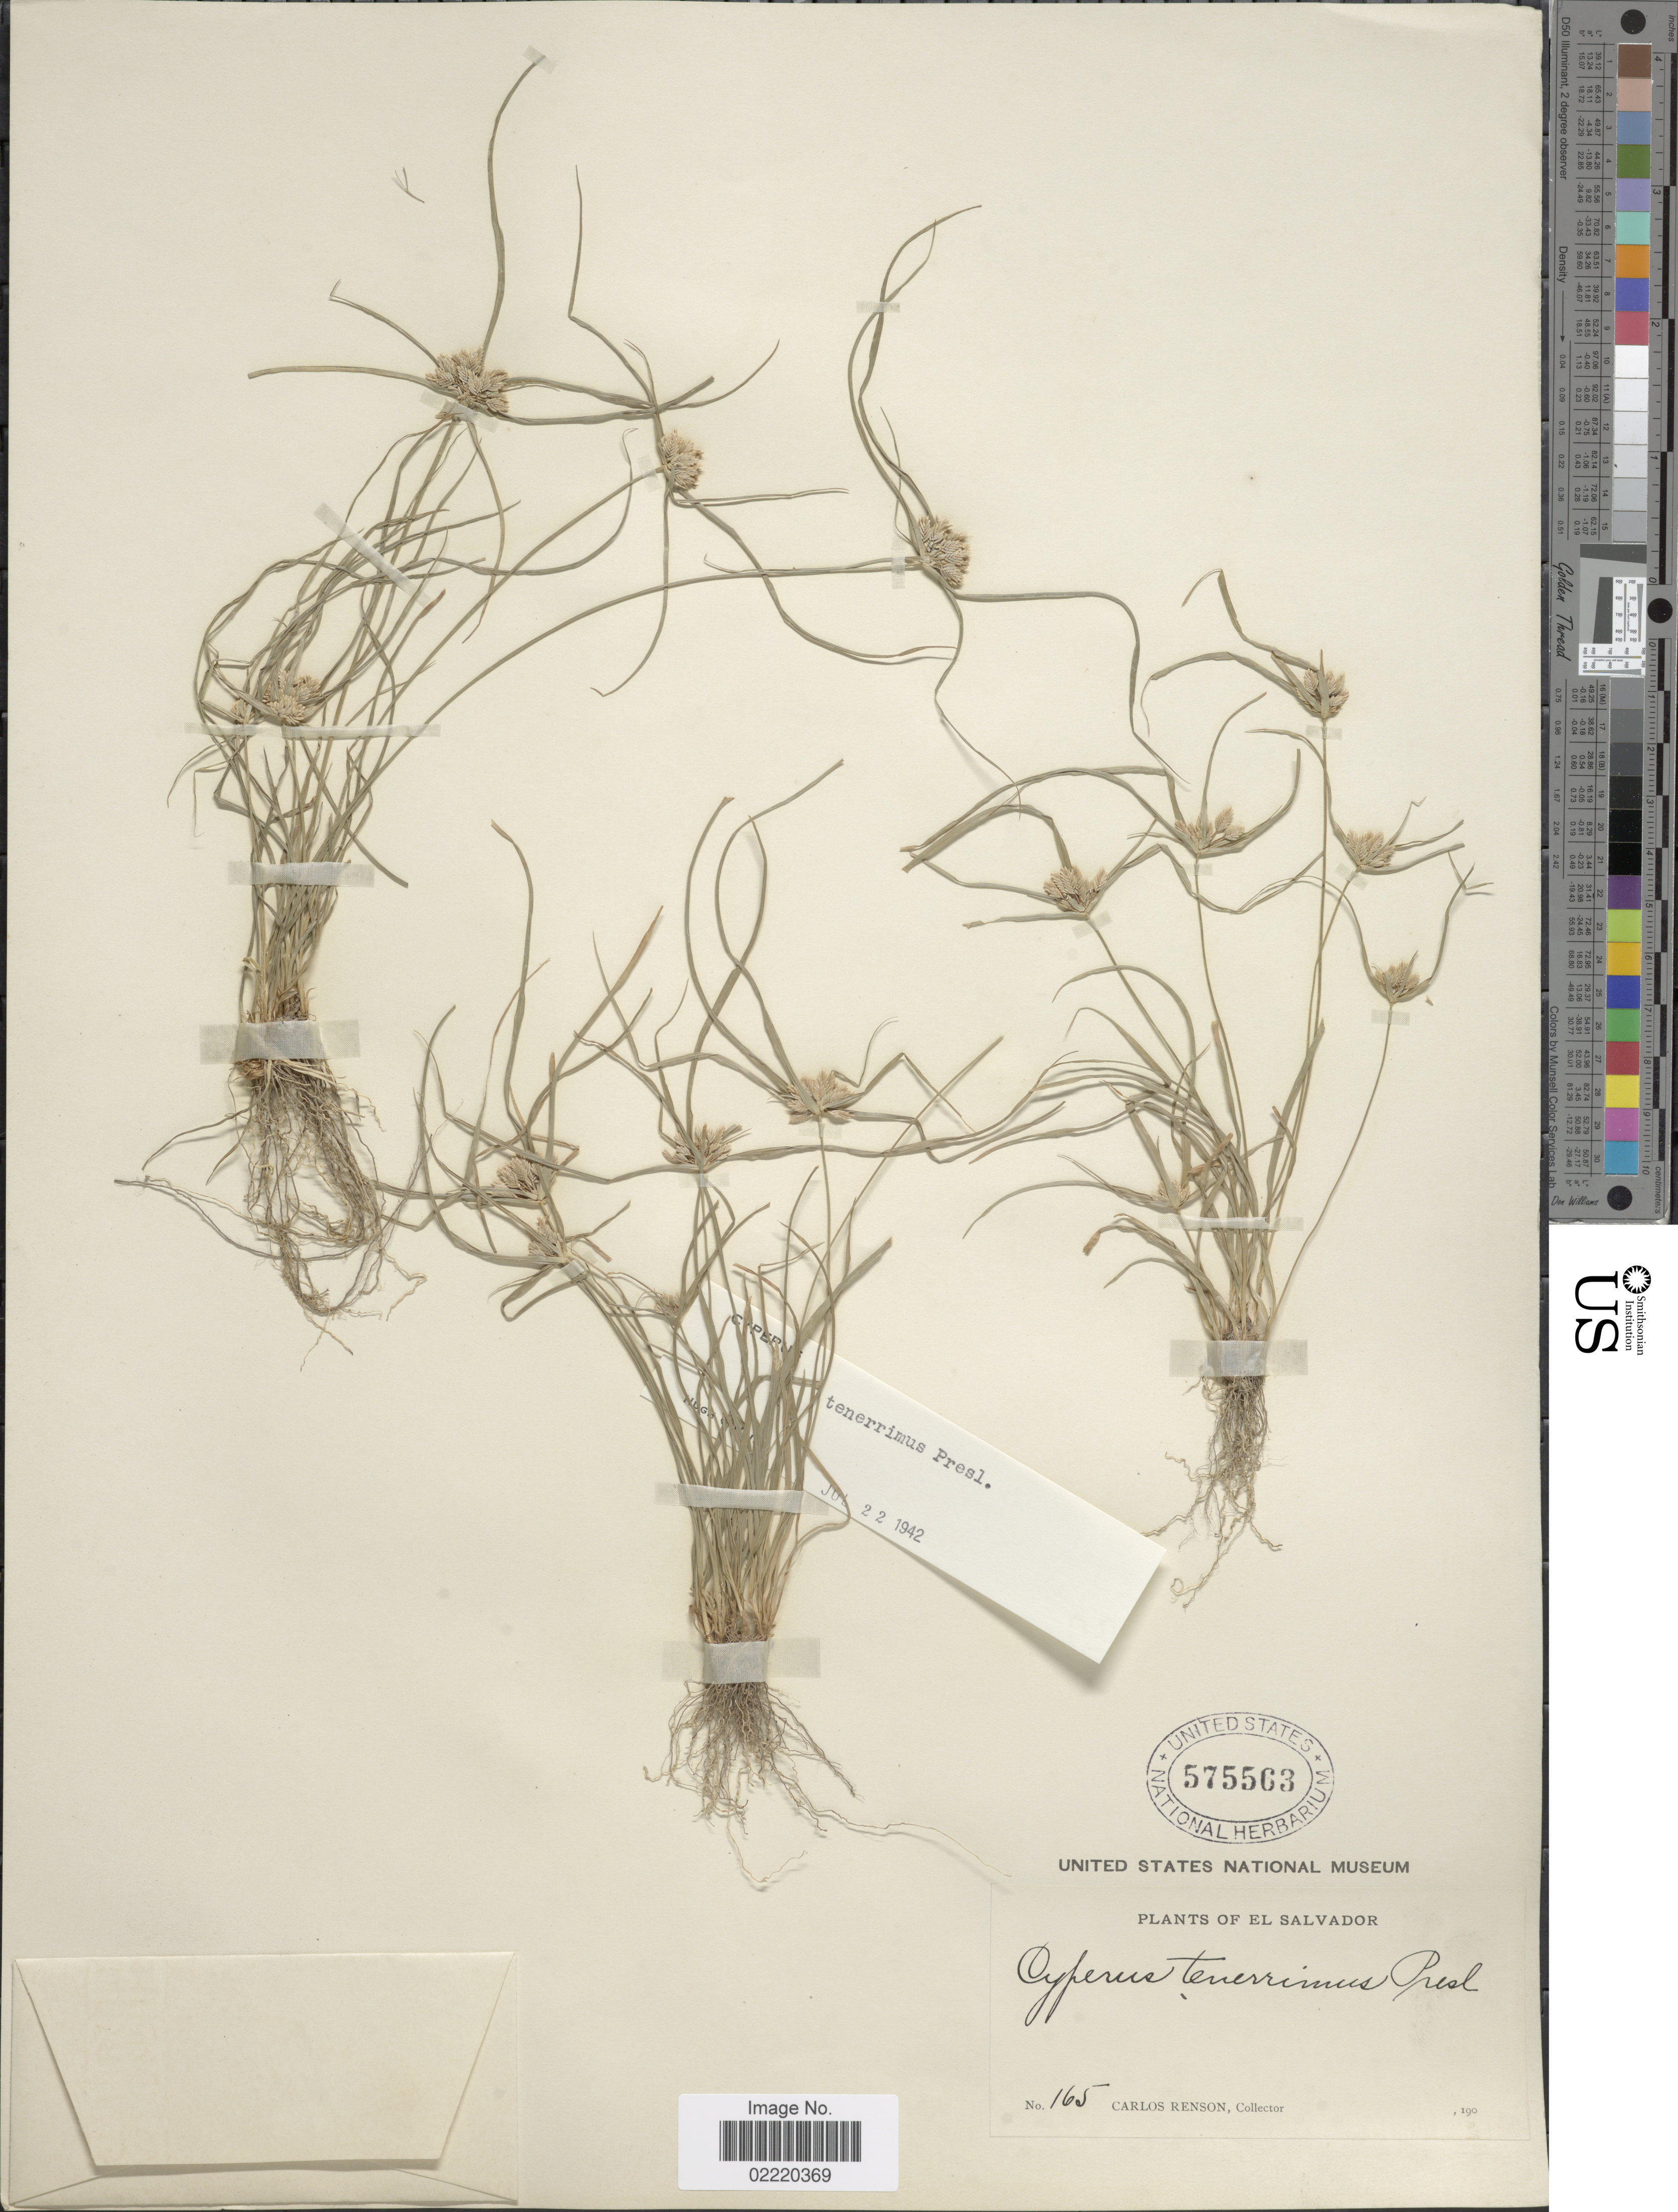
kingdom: Plantae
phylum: Tracheophyta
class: Liliopsida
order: Poales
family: Cyperaceae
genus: Cyperus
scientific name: Cyperus tenerrimus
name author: J. Presl & C. Presl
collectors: C. Renson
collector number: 165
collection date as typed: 190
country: El Salvador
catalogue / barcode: US 575563